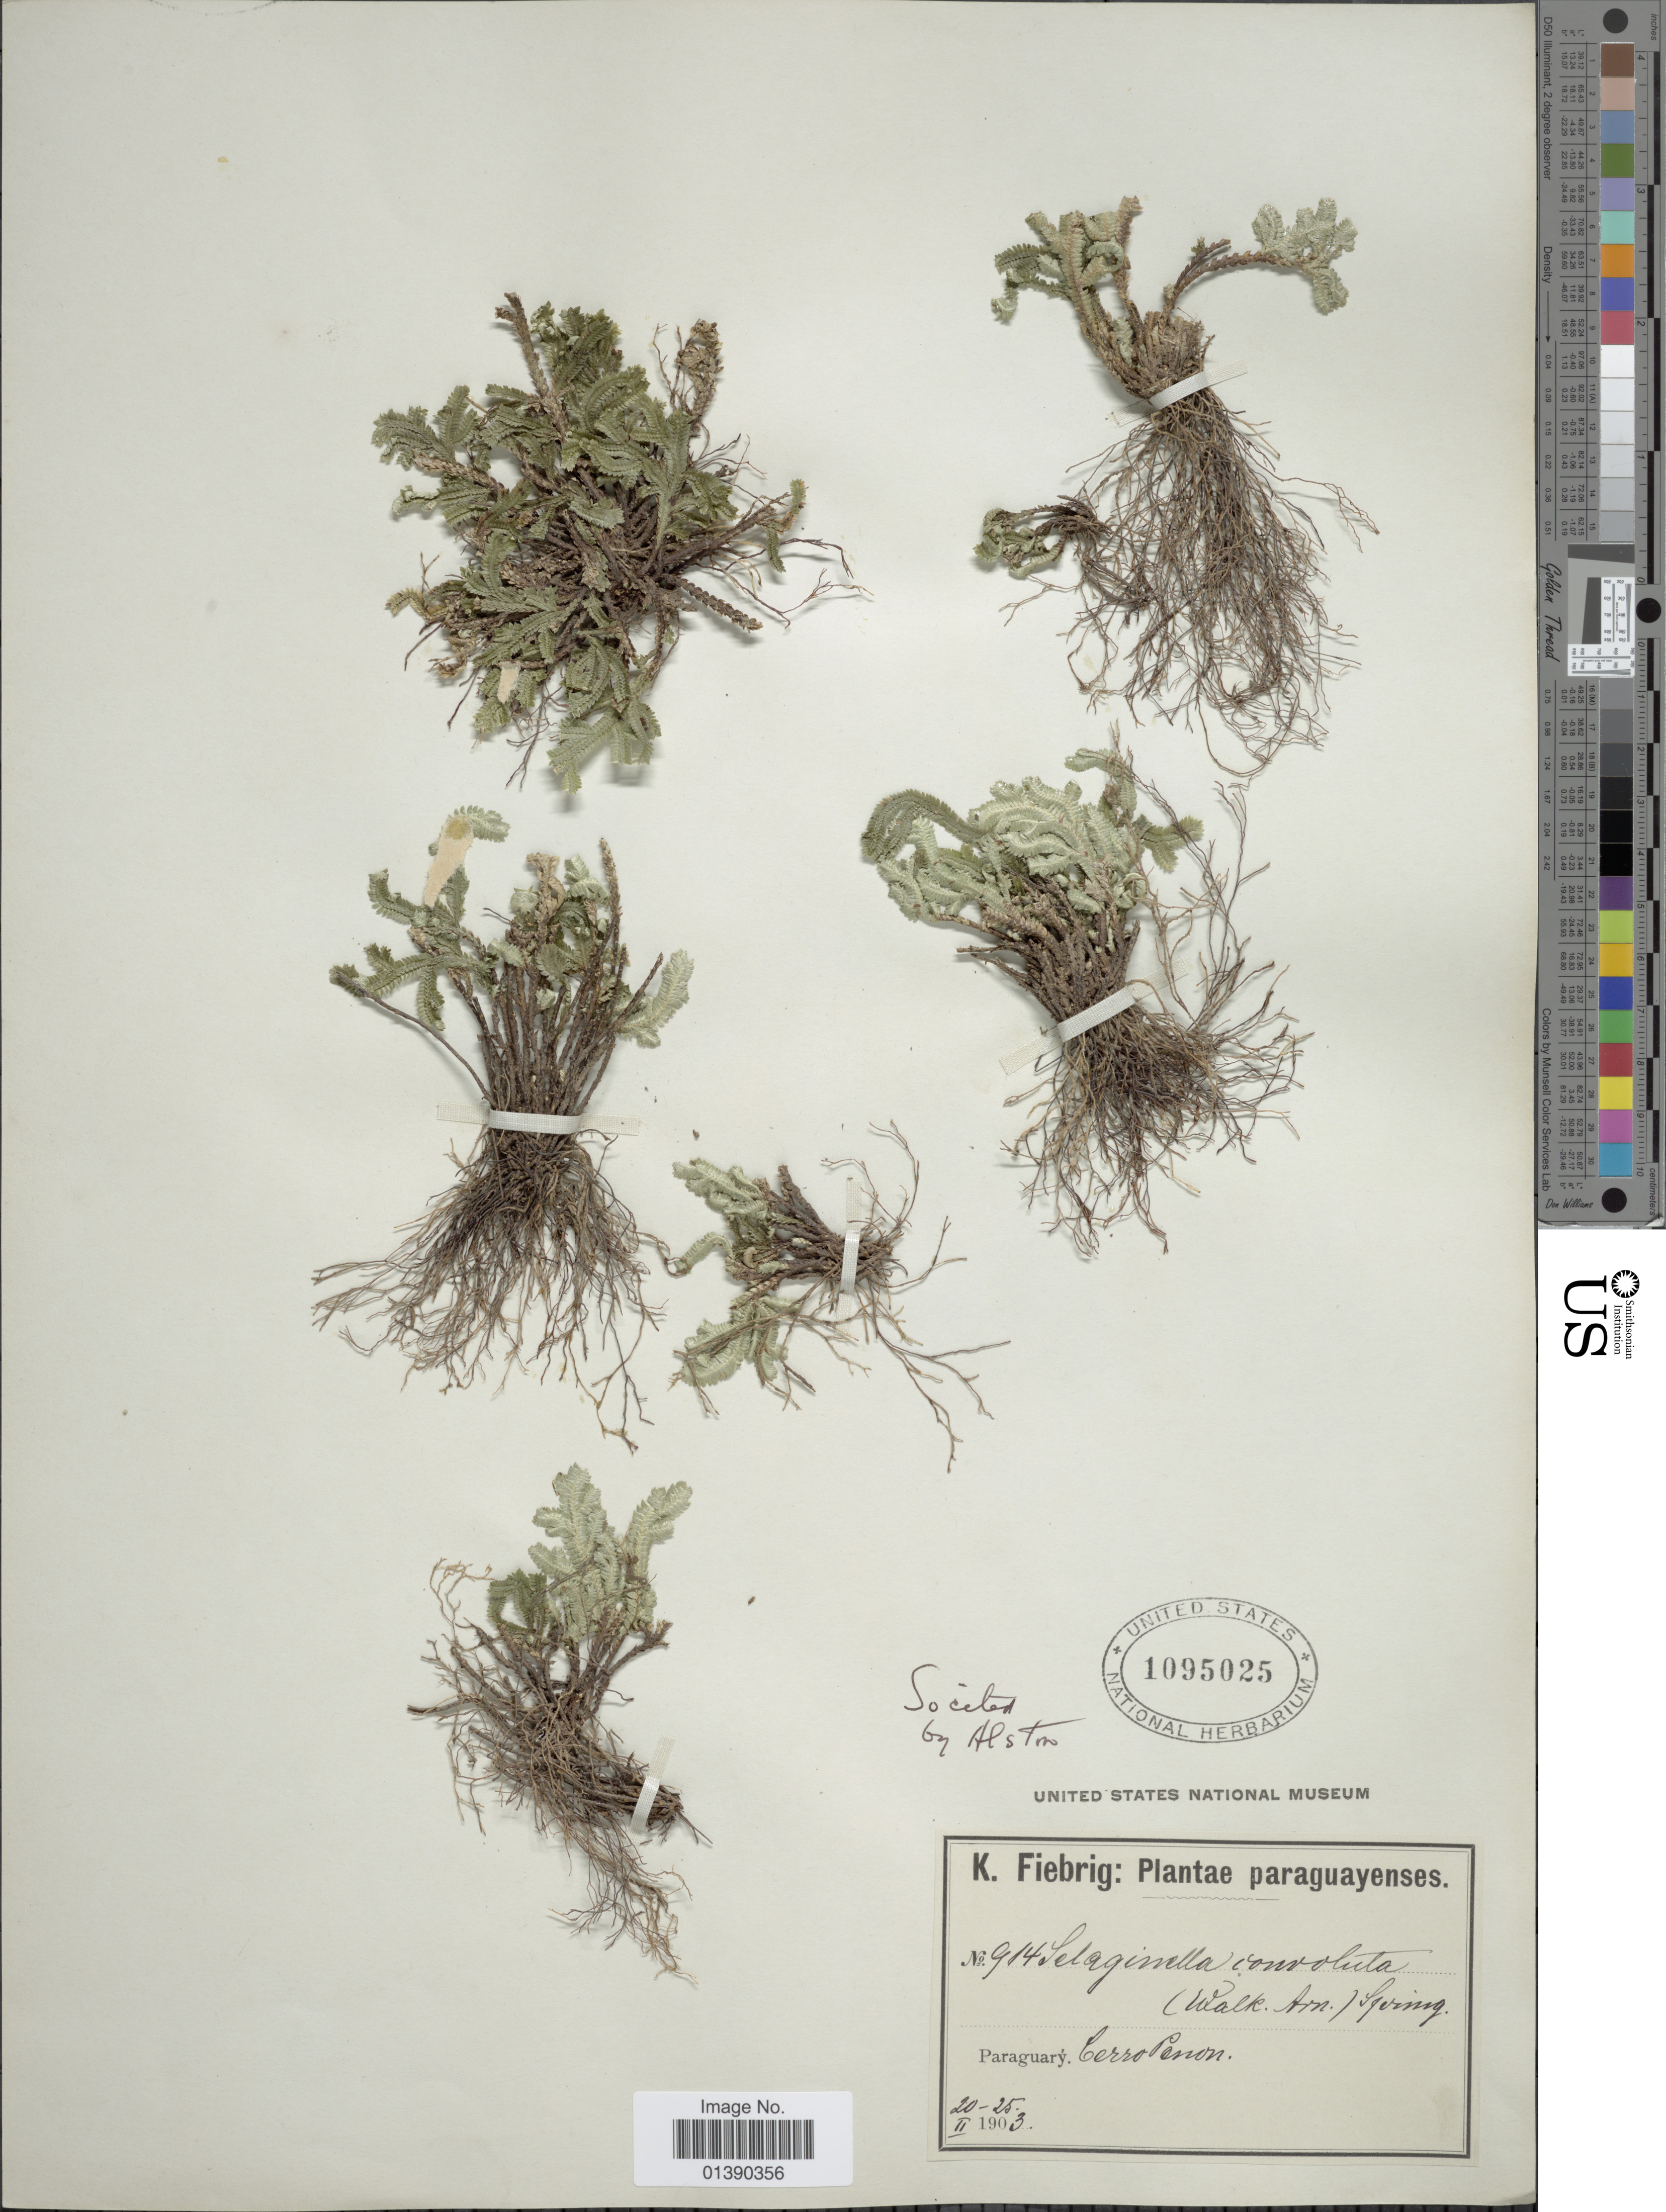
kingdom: Plantae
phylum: Tracheophyta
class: Lycopodiopsida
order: Selaginellales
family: Selaginellaceae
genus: Selaginella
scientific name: Selaginella convoluta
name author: (Arn.) Spring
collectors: K. Fiebrig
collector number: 914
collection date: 1903-02-20/1903-02-25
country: Paraguay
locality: Cerro Penon.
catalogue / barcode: US 1095025